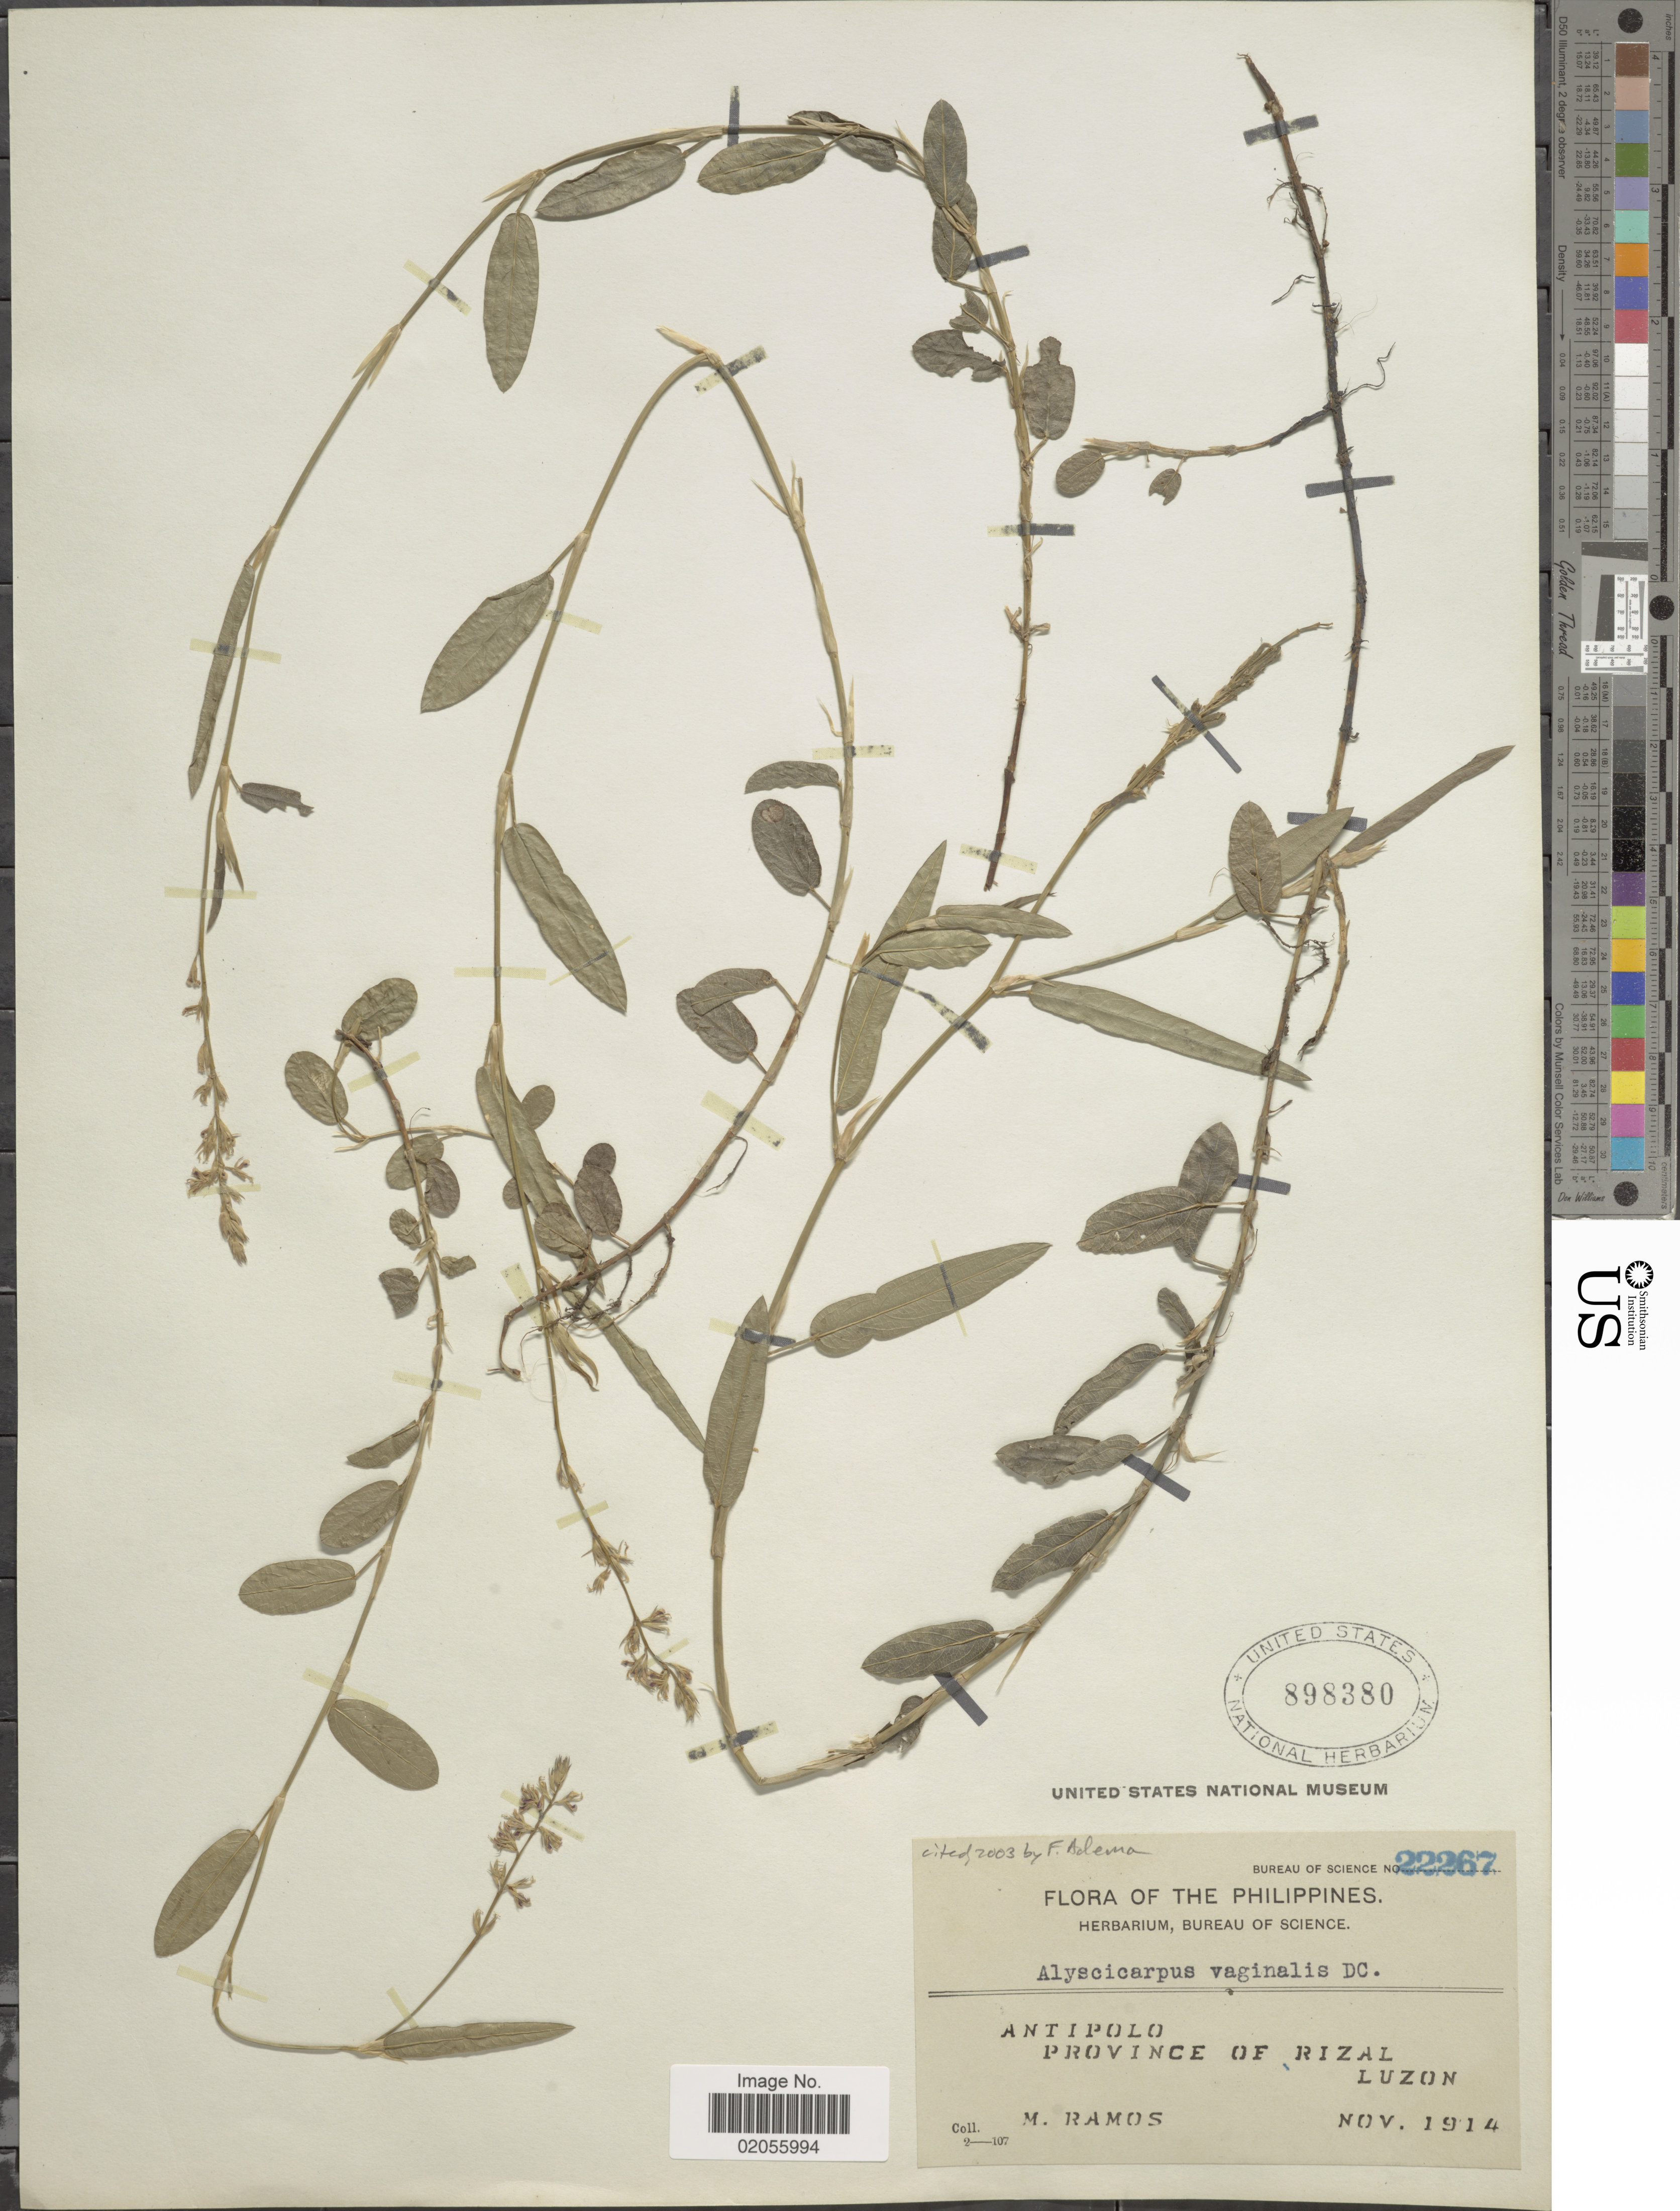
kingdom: Plantae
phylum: Tracheophyta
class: Magnoliopsida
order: Fabales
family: Fabaceae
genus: Alysicarpus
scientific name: Alysicarpus vaginalis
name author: (L.) DC.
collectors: M. Ramos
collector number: Bureau of Science 22267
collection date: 1914-11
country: Philippines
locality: Antipolo. Province of Rizal. Luzon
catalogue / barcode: US 898380